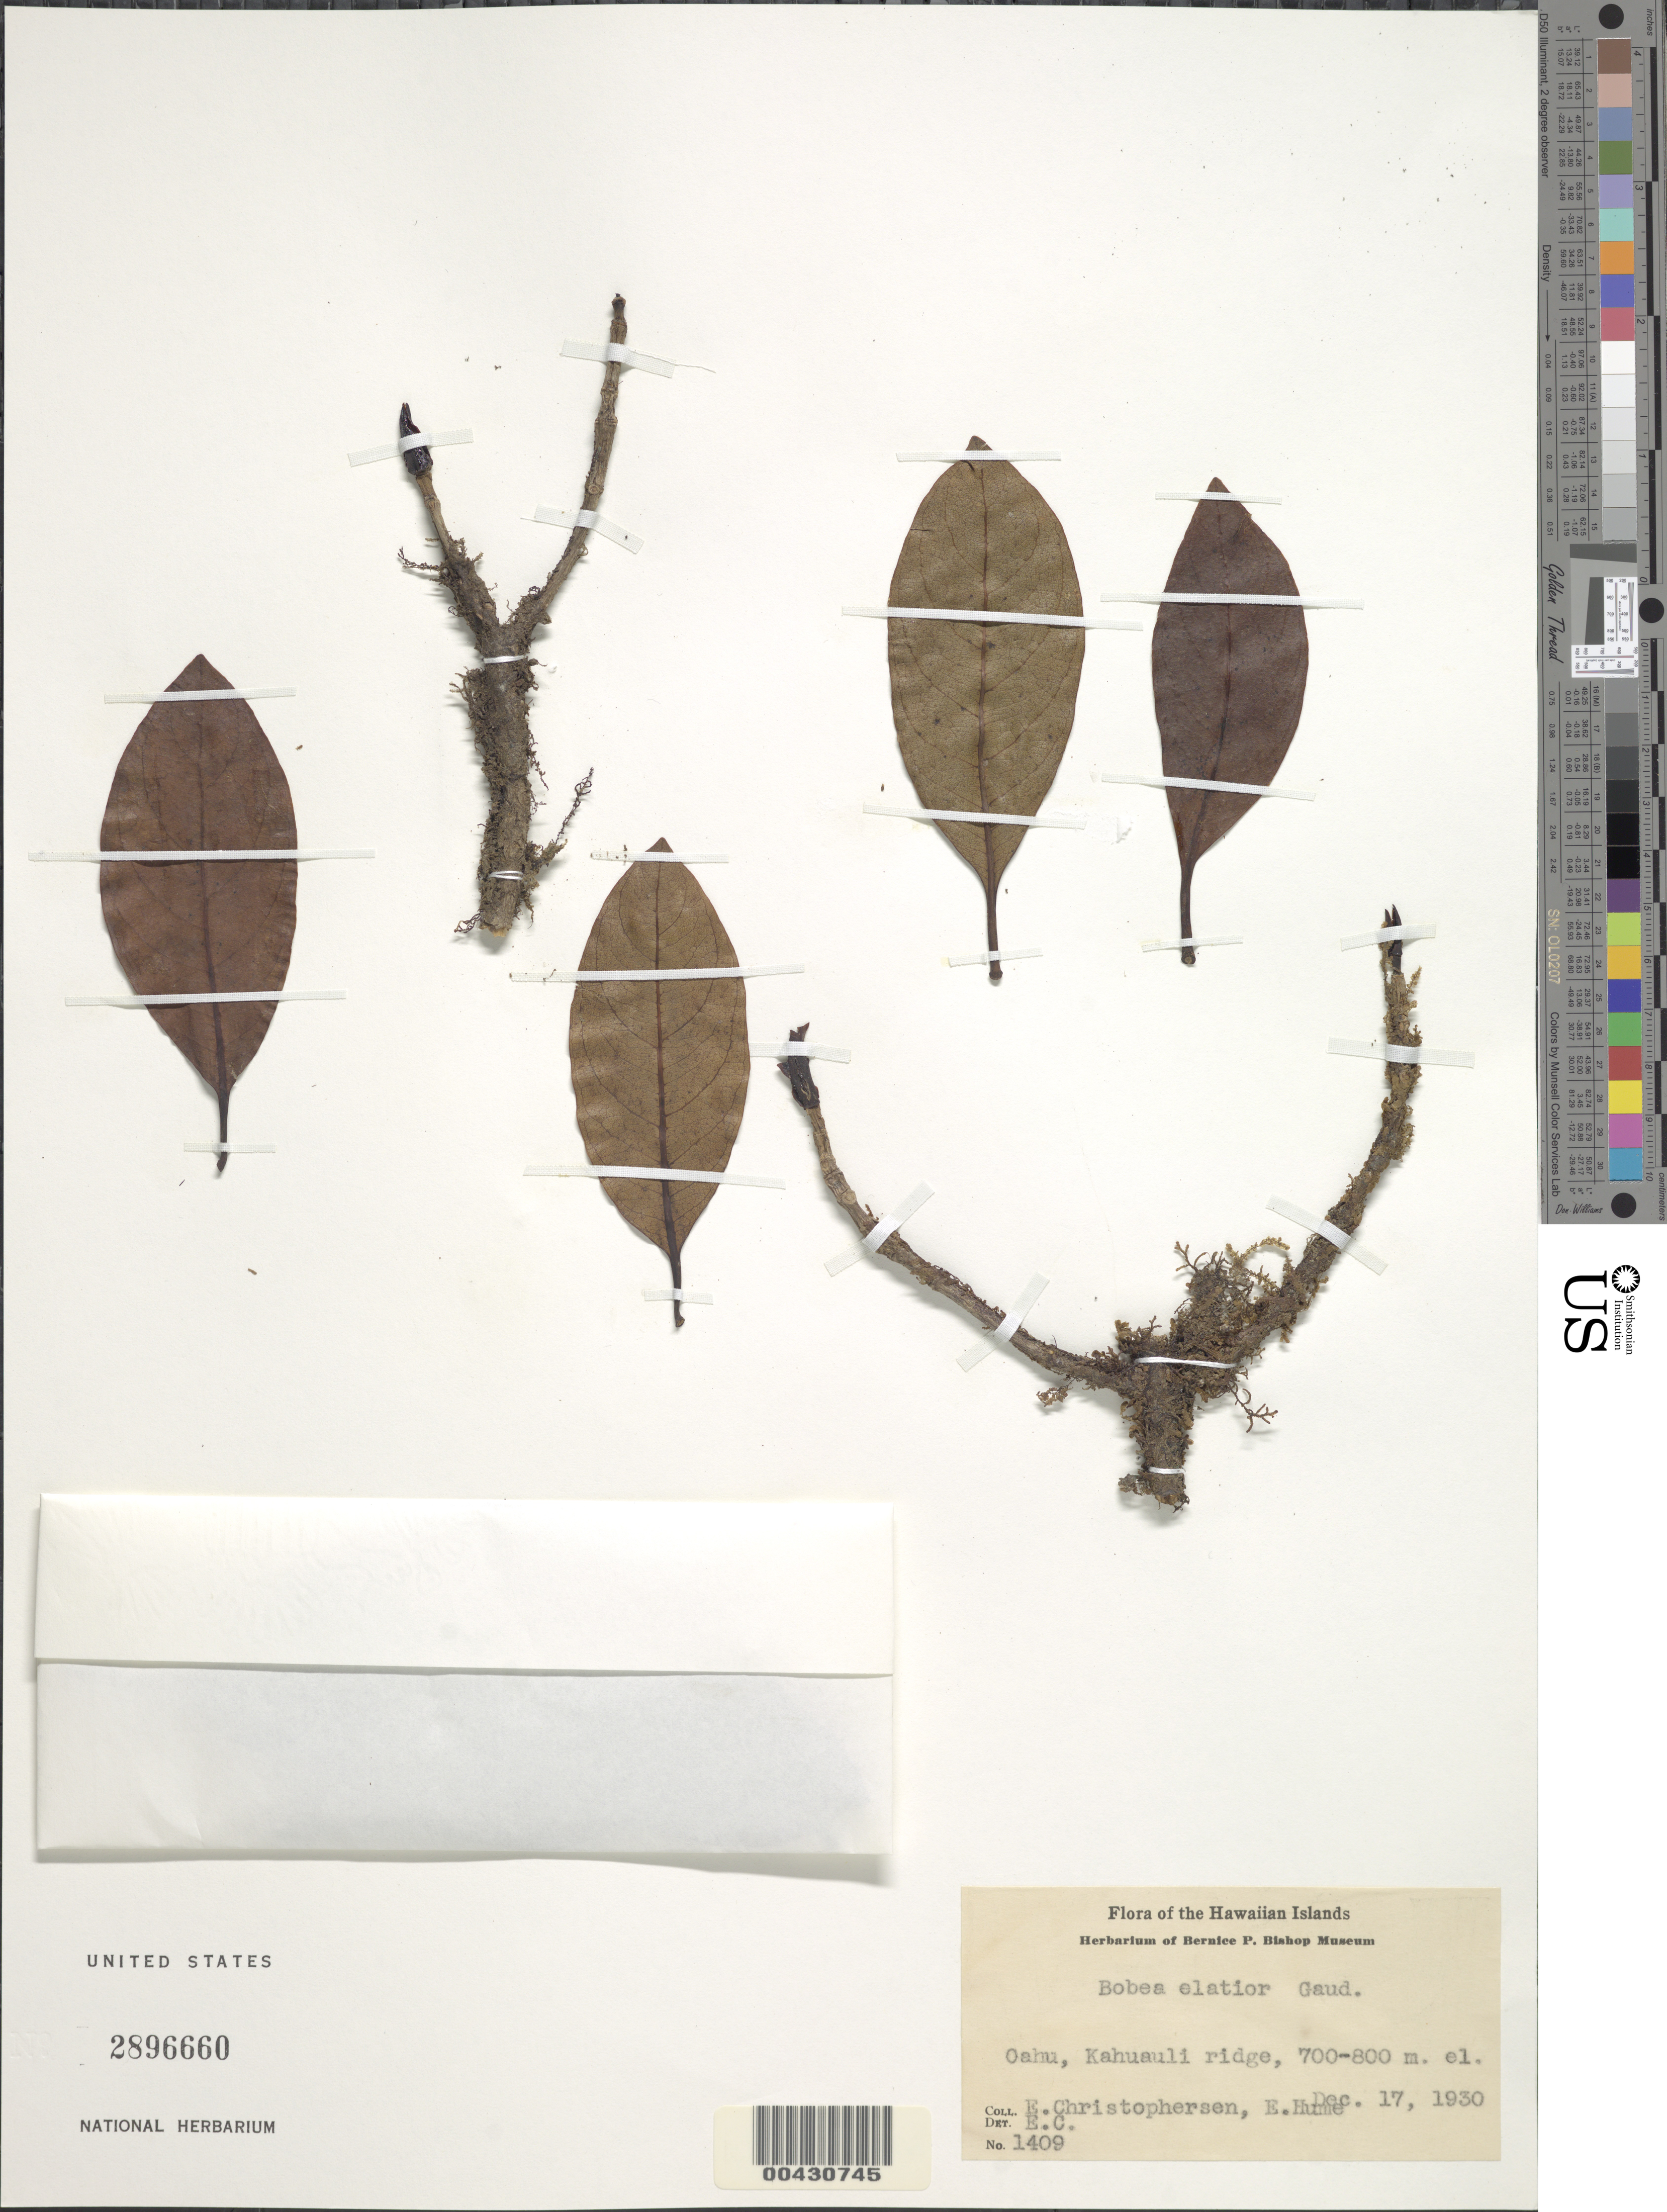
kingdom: Plantae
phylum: Tracheophyta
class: Magnoliopsida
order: Gentianales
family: Rubiaceae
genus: Bobea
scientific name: Bobea elatior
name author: Gaudich.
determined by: Christophersen, Erling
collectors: E. Christophersen & E. Hume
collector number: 1409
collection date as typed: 17 Dec 1930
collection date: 1930-12-17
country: United States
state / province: Hawaii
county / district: Honolulu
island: Oahu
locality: Kahuauli ridge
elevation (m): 700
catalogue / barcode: US 2896660